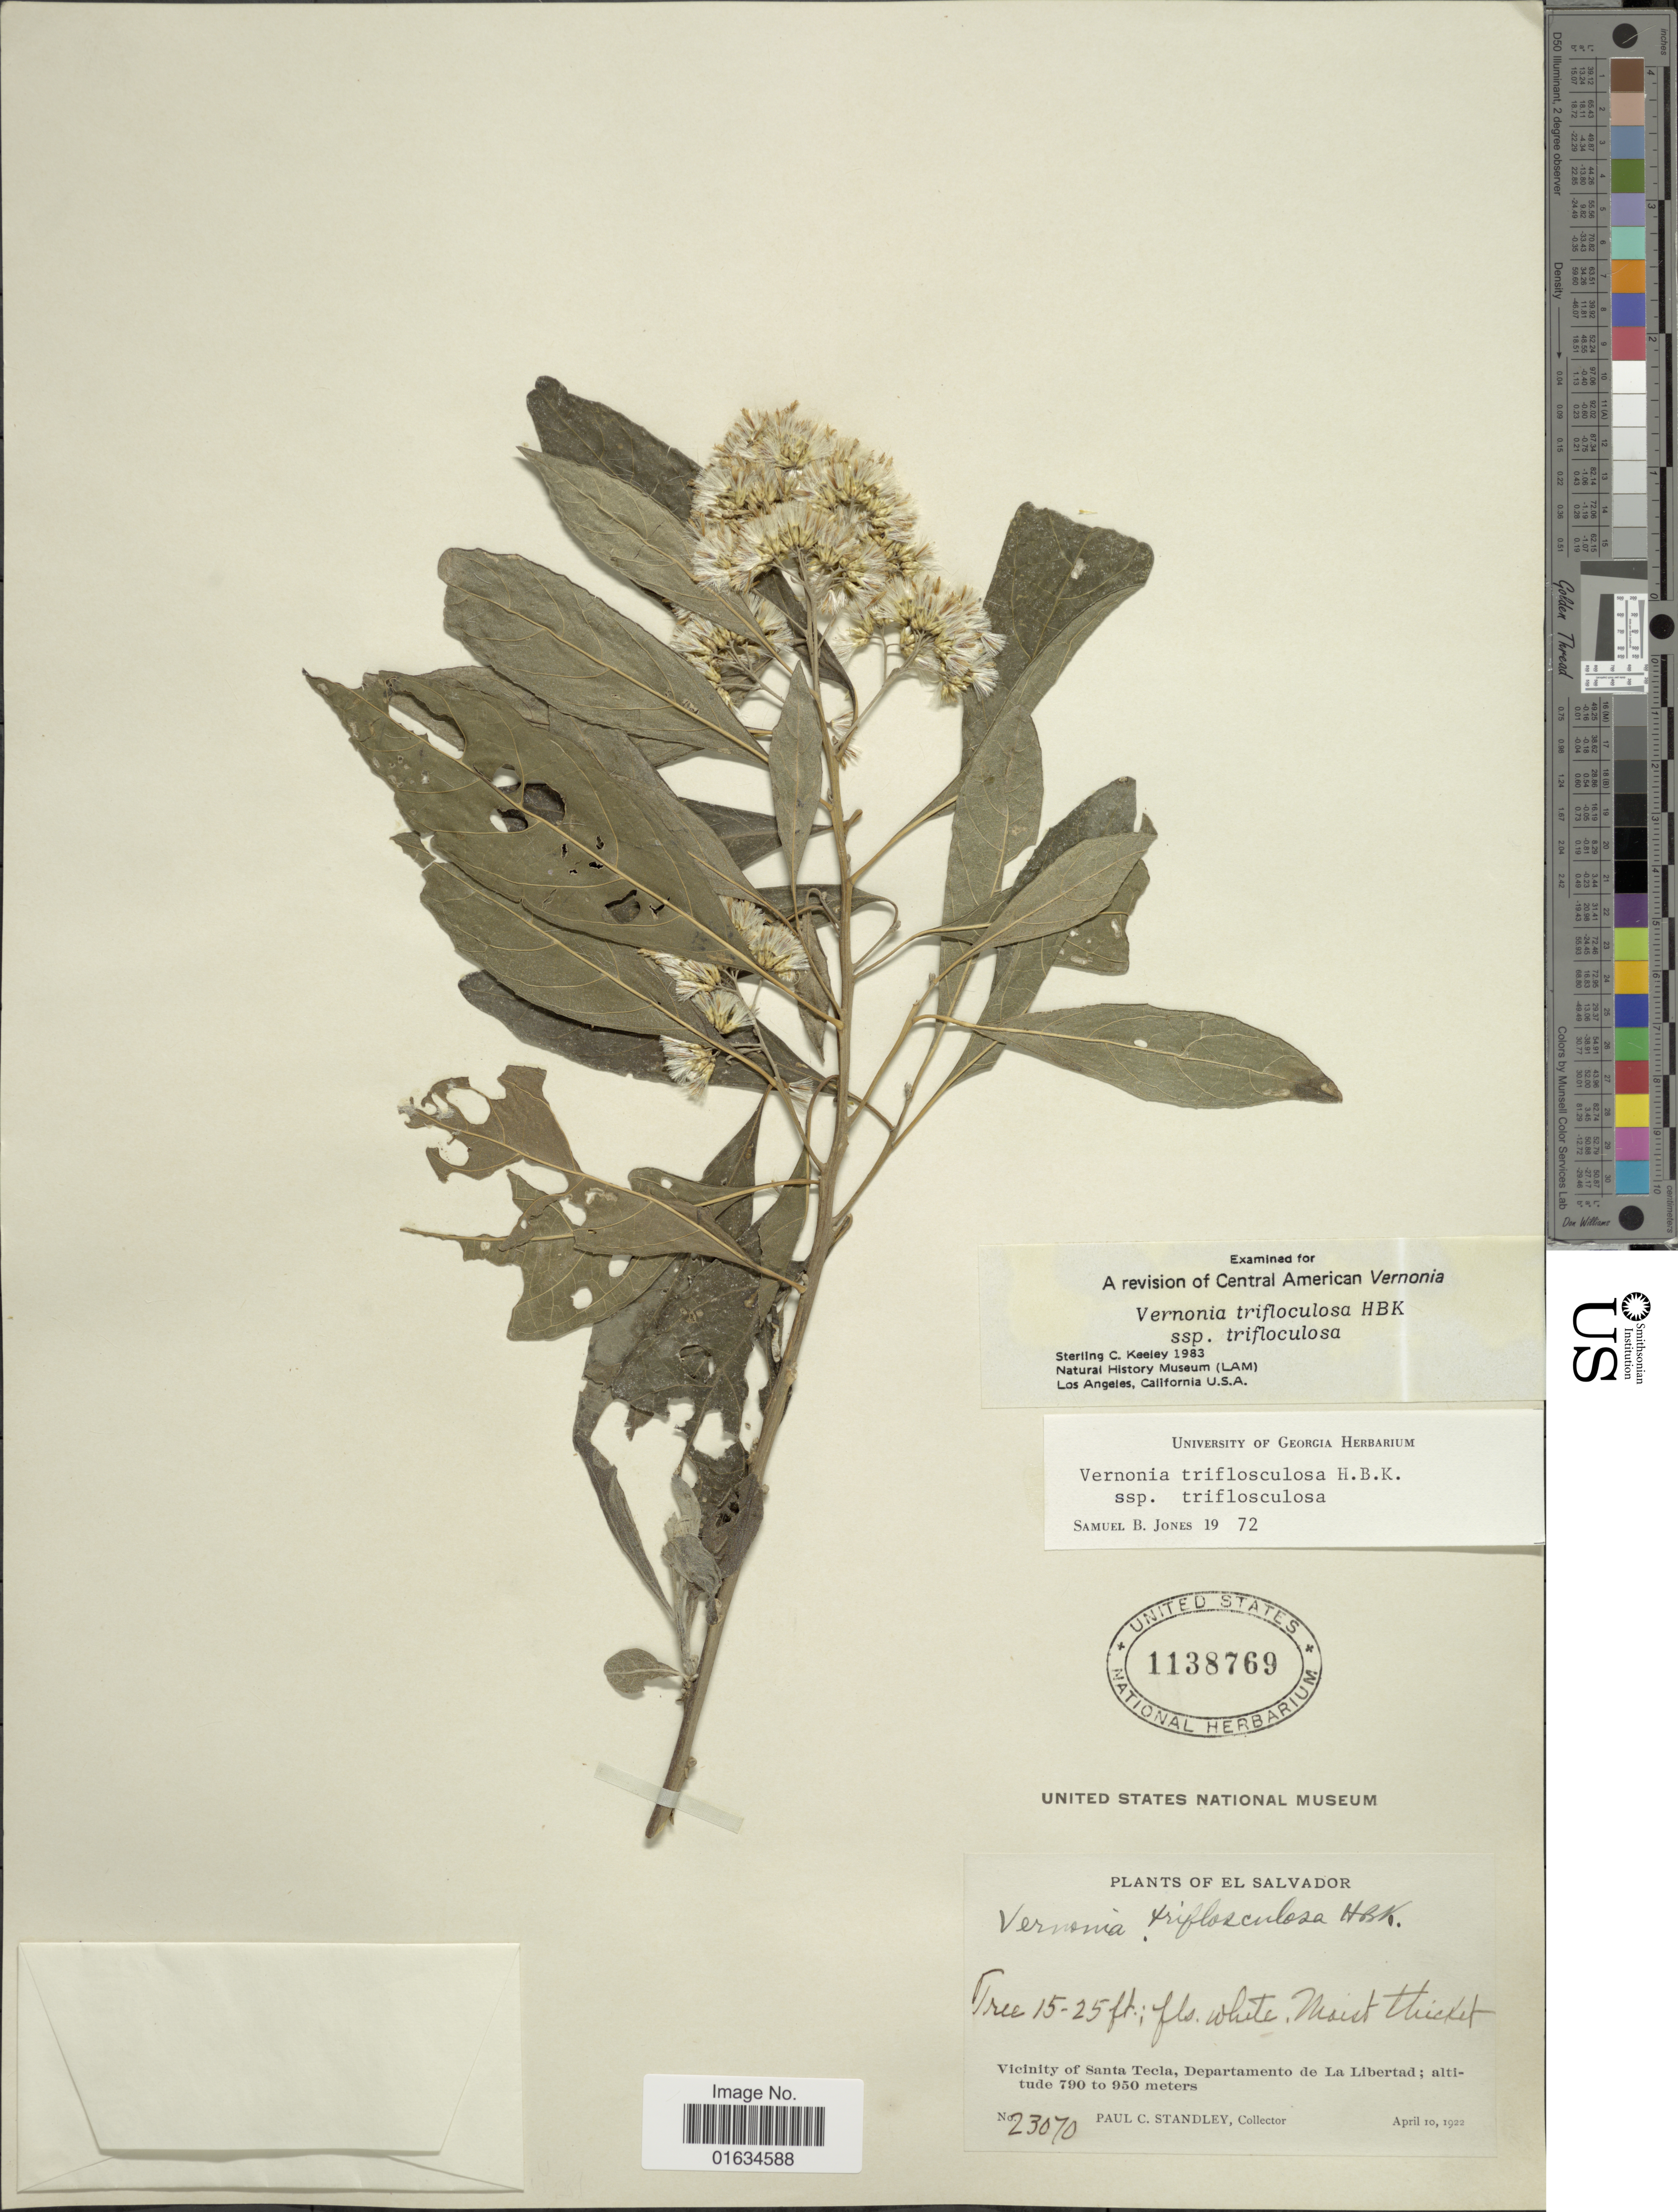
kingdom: Plantae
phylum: Tracheophyta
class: Magnoliopsida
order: Asterales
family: Asteraceae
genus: Eremosis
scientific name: Eremosis triflosculosa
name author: (Kunth) Gleason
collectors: P. C. Standley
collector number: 23070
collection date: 1922-04-10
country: El Salvador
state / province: La Libertad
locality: Vicinity of Santa Tecla, Departamento de La Libertad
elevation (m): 790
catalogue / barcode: US 1138769